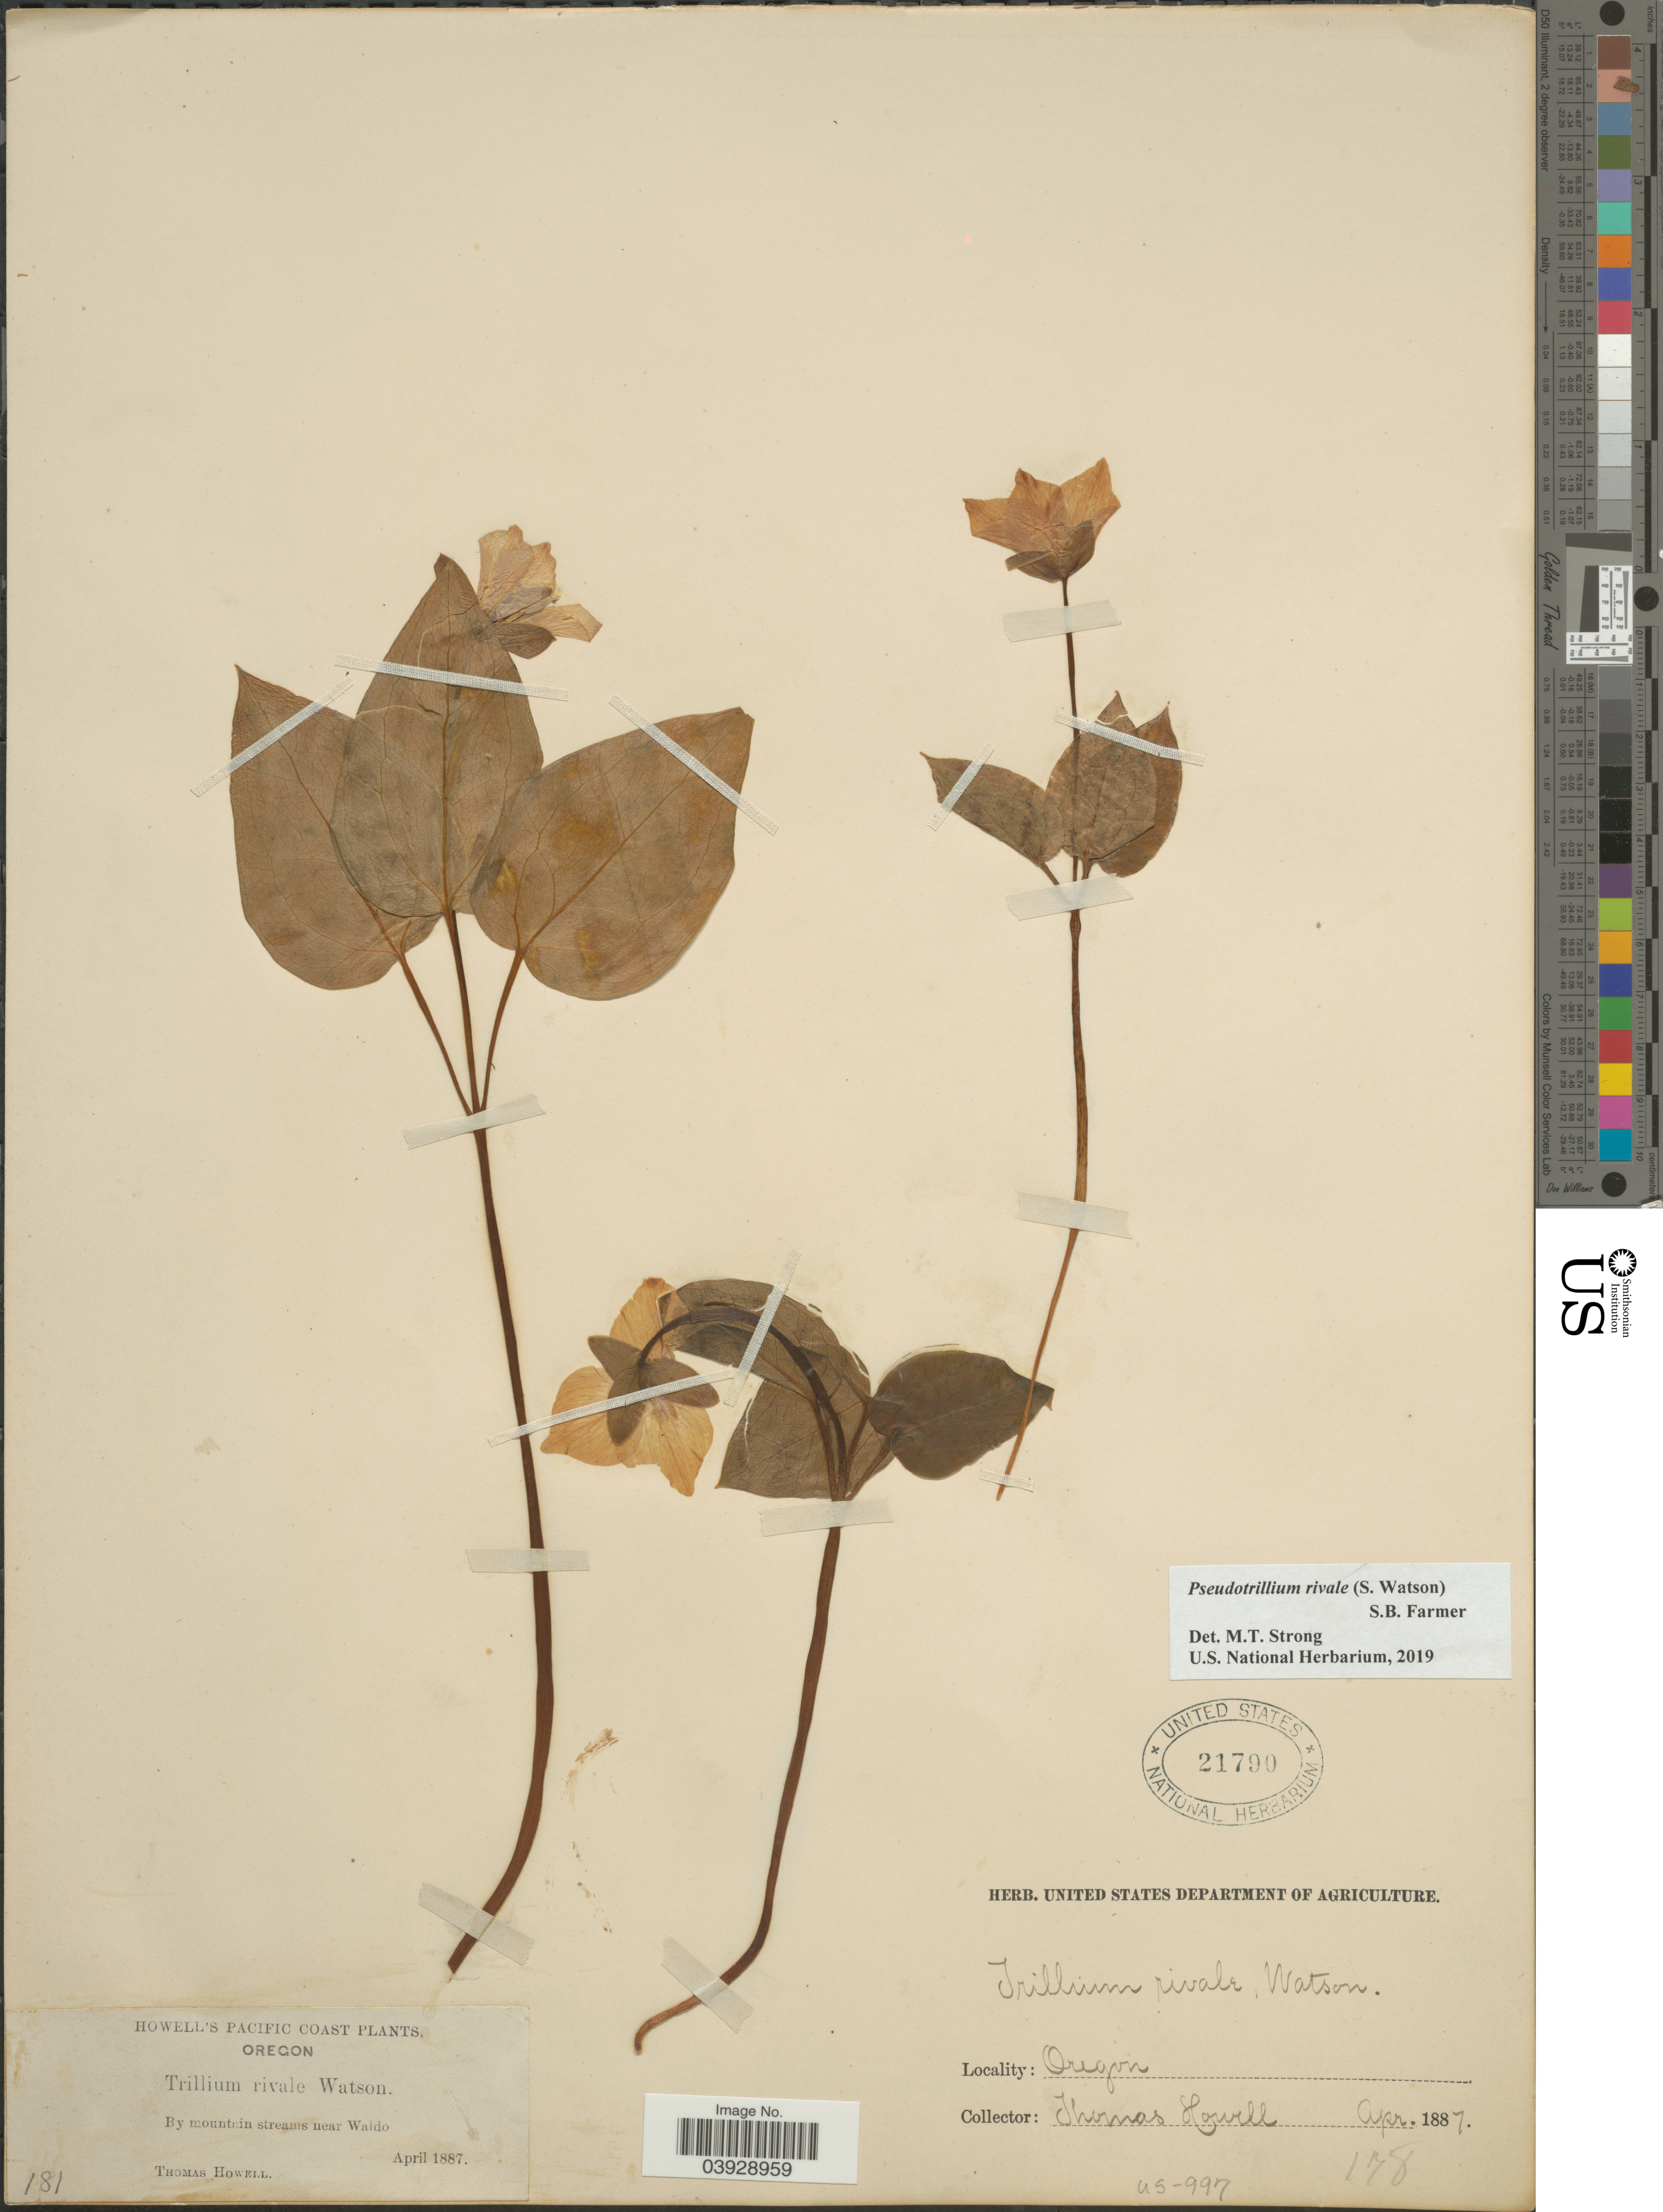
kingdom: Plantae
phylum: Tracheophyta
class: Liliopsida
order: Liliales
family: Melanthiaceae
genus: Pseudotrillium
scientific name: Pseudotrillium rivale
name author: (S. Watson) S.B. Farmer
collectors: T. Howell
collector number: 181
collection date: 1887-04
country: United States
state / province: Oregon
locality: Pacific Coast. Near Waldo.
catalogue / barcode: US 21790